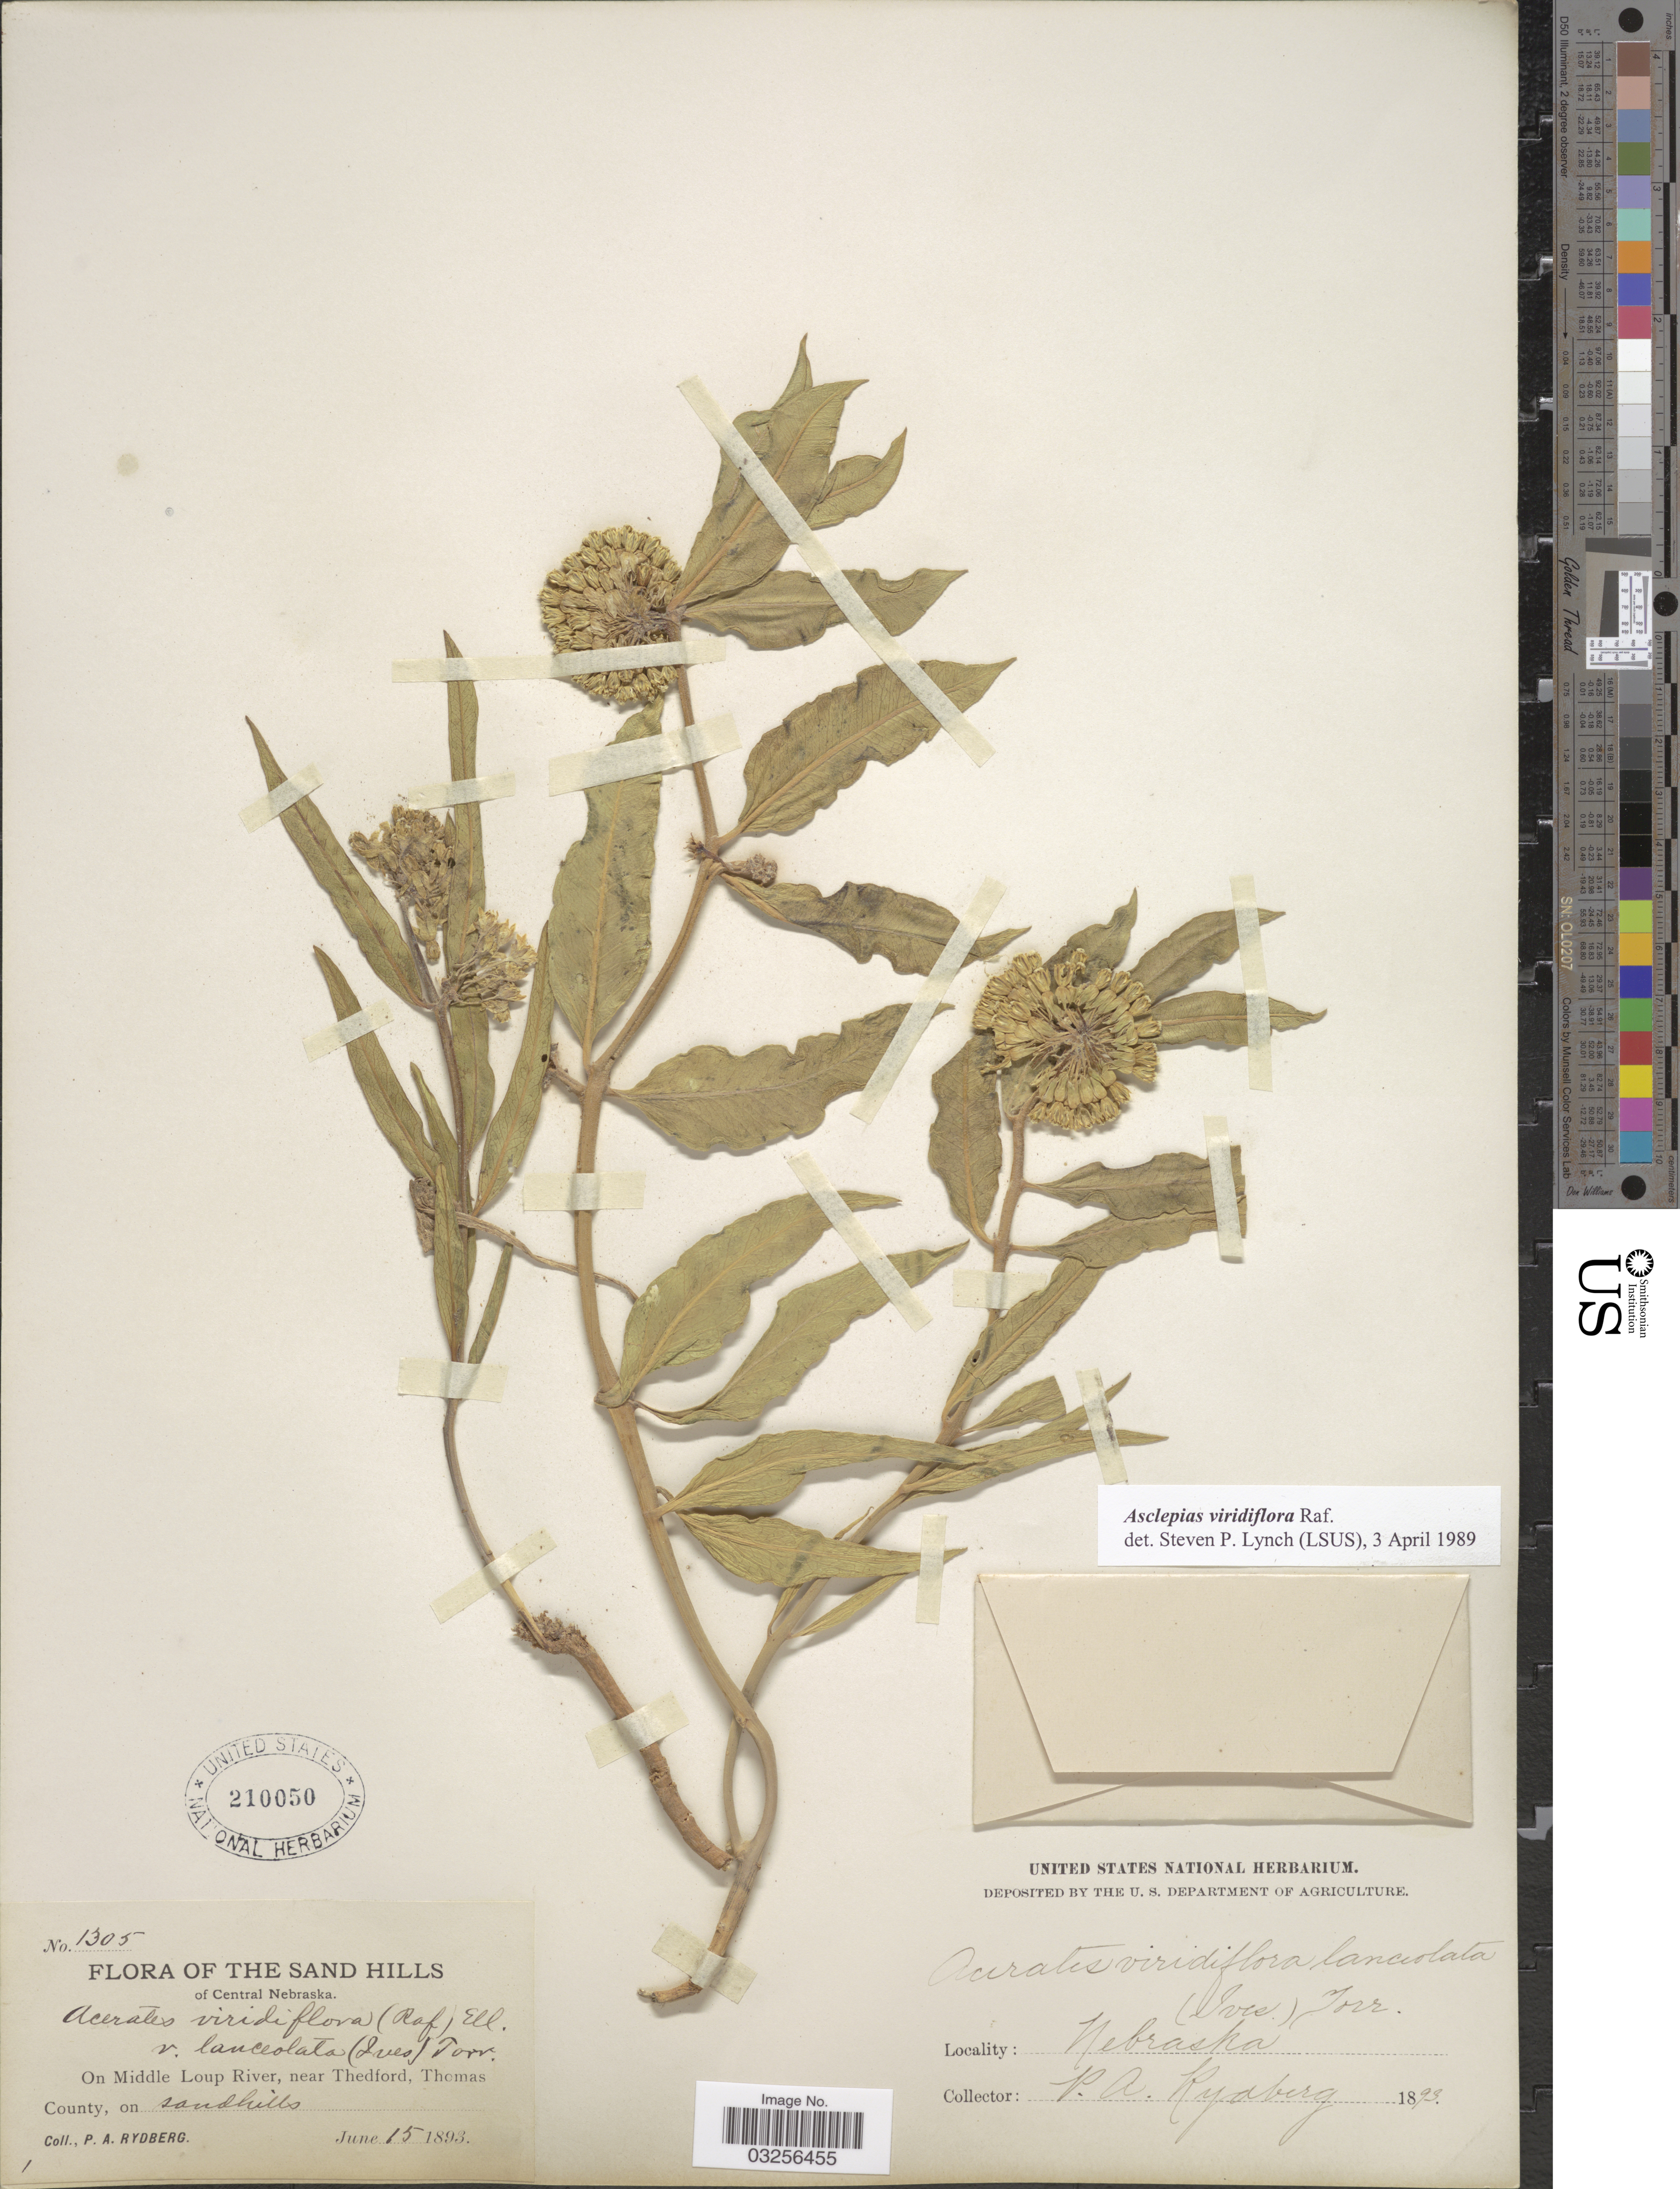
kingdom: Plantae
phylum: Tracheophyta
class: Magnoliopsida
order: Gentianales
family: Apocynaceae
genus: Asclepias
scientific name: Asclepias viridiflora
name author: Raf.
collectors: P. A. Rydberg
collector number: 1305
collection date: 1893-06-15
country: United States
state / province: Nebraska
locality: The Sand Hills of Central Nebraska. On Middle Loup River, near Thedford, Thomas County, on sandhills.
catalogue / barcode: US 210050